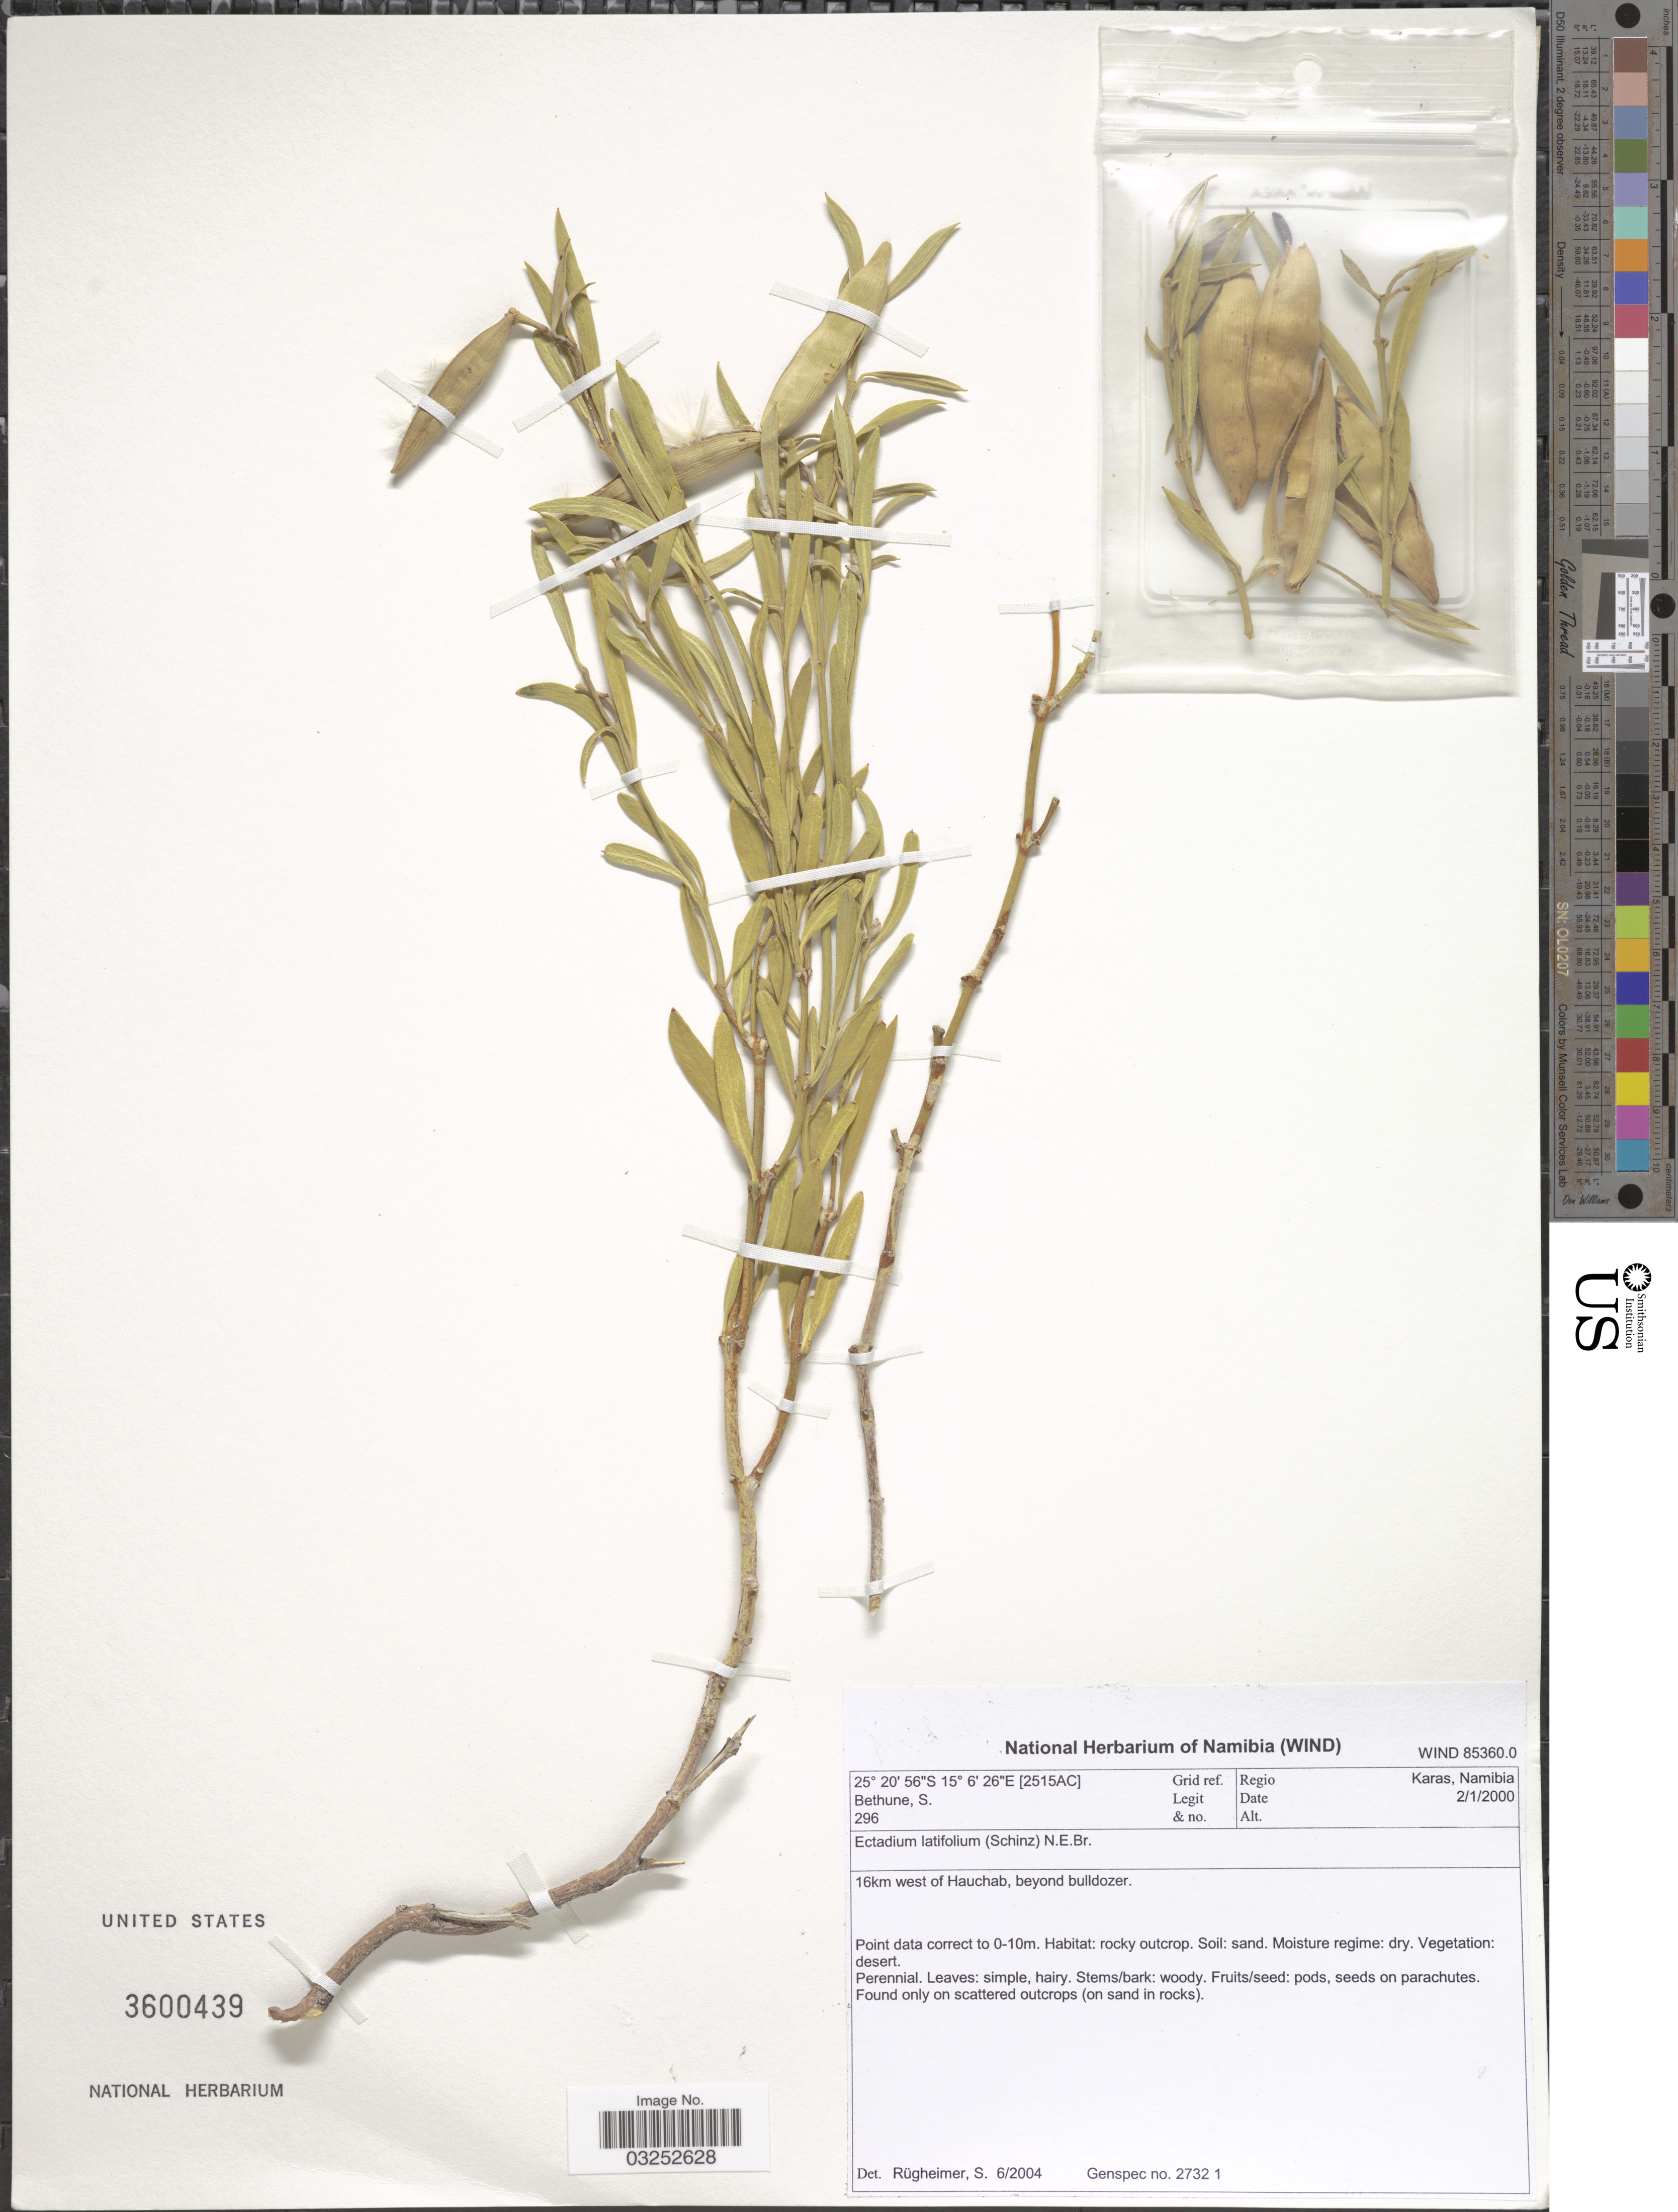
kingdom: Plantae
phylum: Tracheophyta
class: Magnoliopsida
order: Gentianales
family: Apocynaceae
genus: Ectadium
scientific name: Ectadium latifolium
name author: N.E. Br.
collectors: S. Bethune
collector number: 296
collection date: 2000-01-02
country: Namibia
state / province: Karas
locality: Regio Karas, Namibia, 16km west of Hauchab, beyond bulldozer, Grid ref. [2515AC].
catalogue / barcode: US 3600439